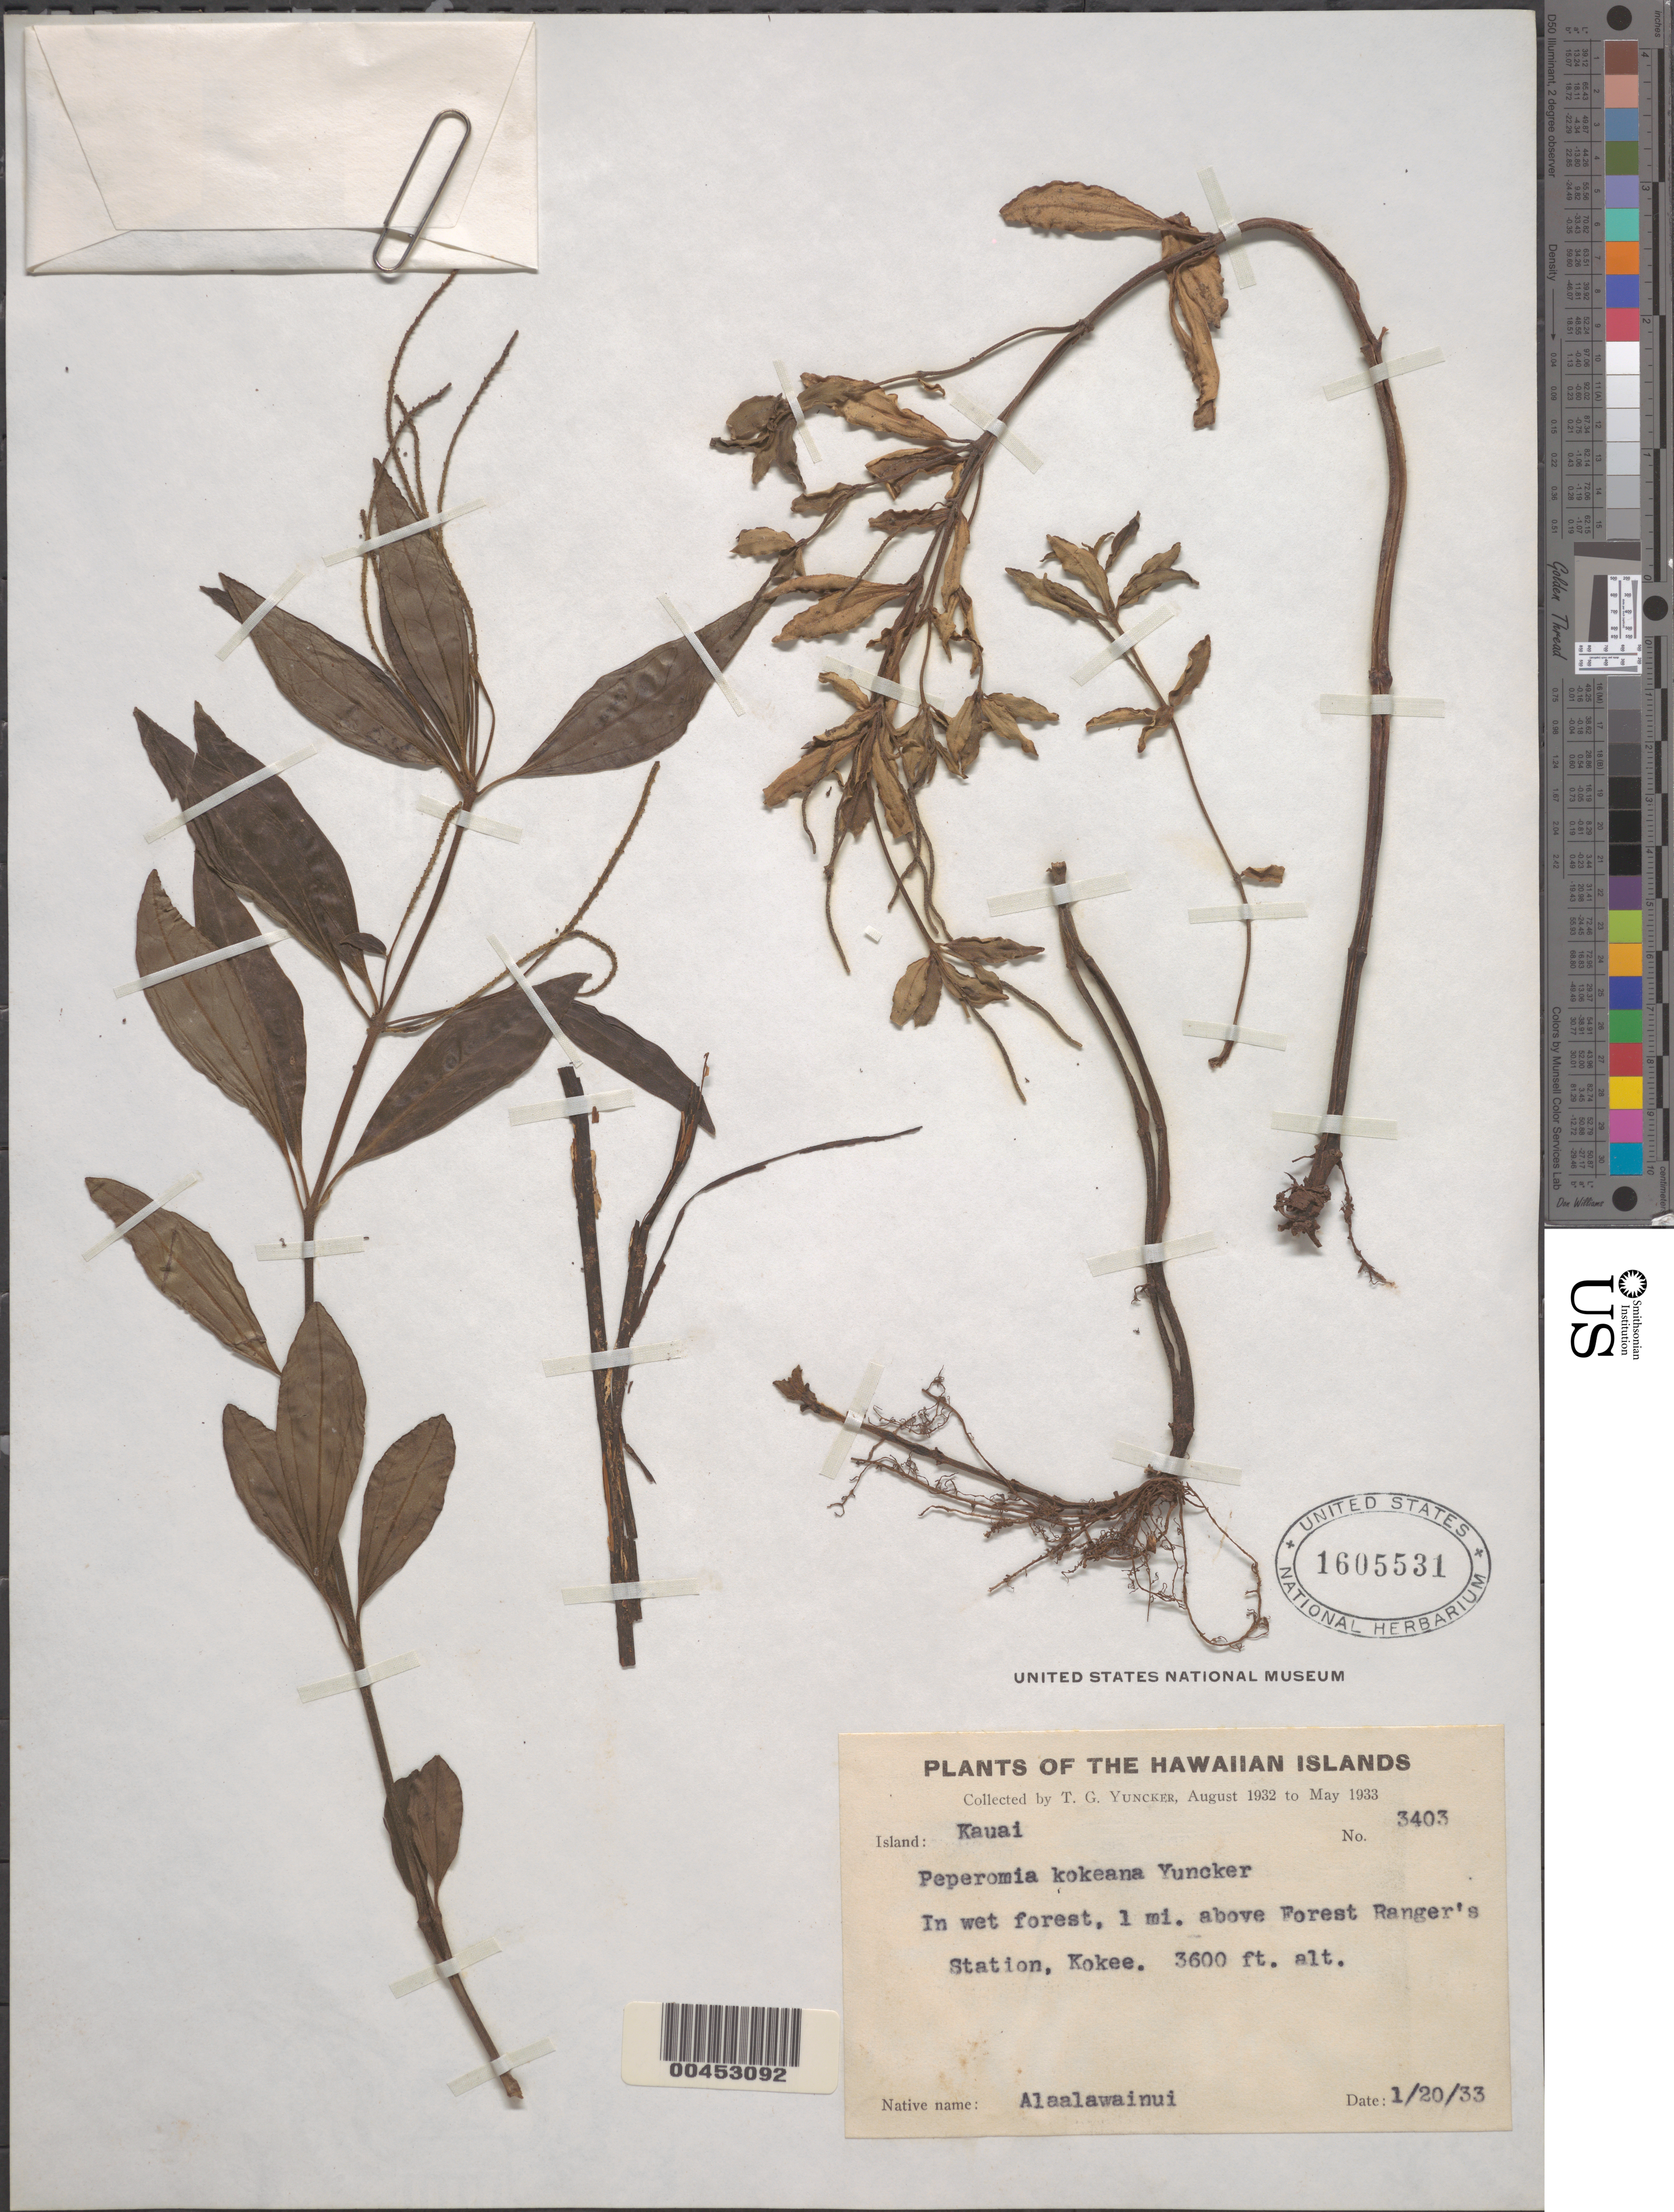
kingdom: Plantae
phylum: Tracheophyta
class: Magnoliopsida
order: Piperales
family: Piperaceae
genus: Peperomia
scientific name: Peperomia kokeana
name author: Yunck.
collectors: T. G. Yuncker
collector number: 3403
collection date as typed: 20 Jan 1933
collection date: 1933-01-20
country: United States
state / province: Hawaii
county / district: Kauai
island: Kaua'i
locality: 1 mi above Forest Ranger's Station, Kokee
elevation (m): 1097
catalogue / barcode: US 1605531